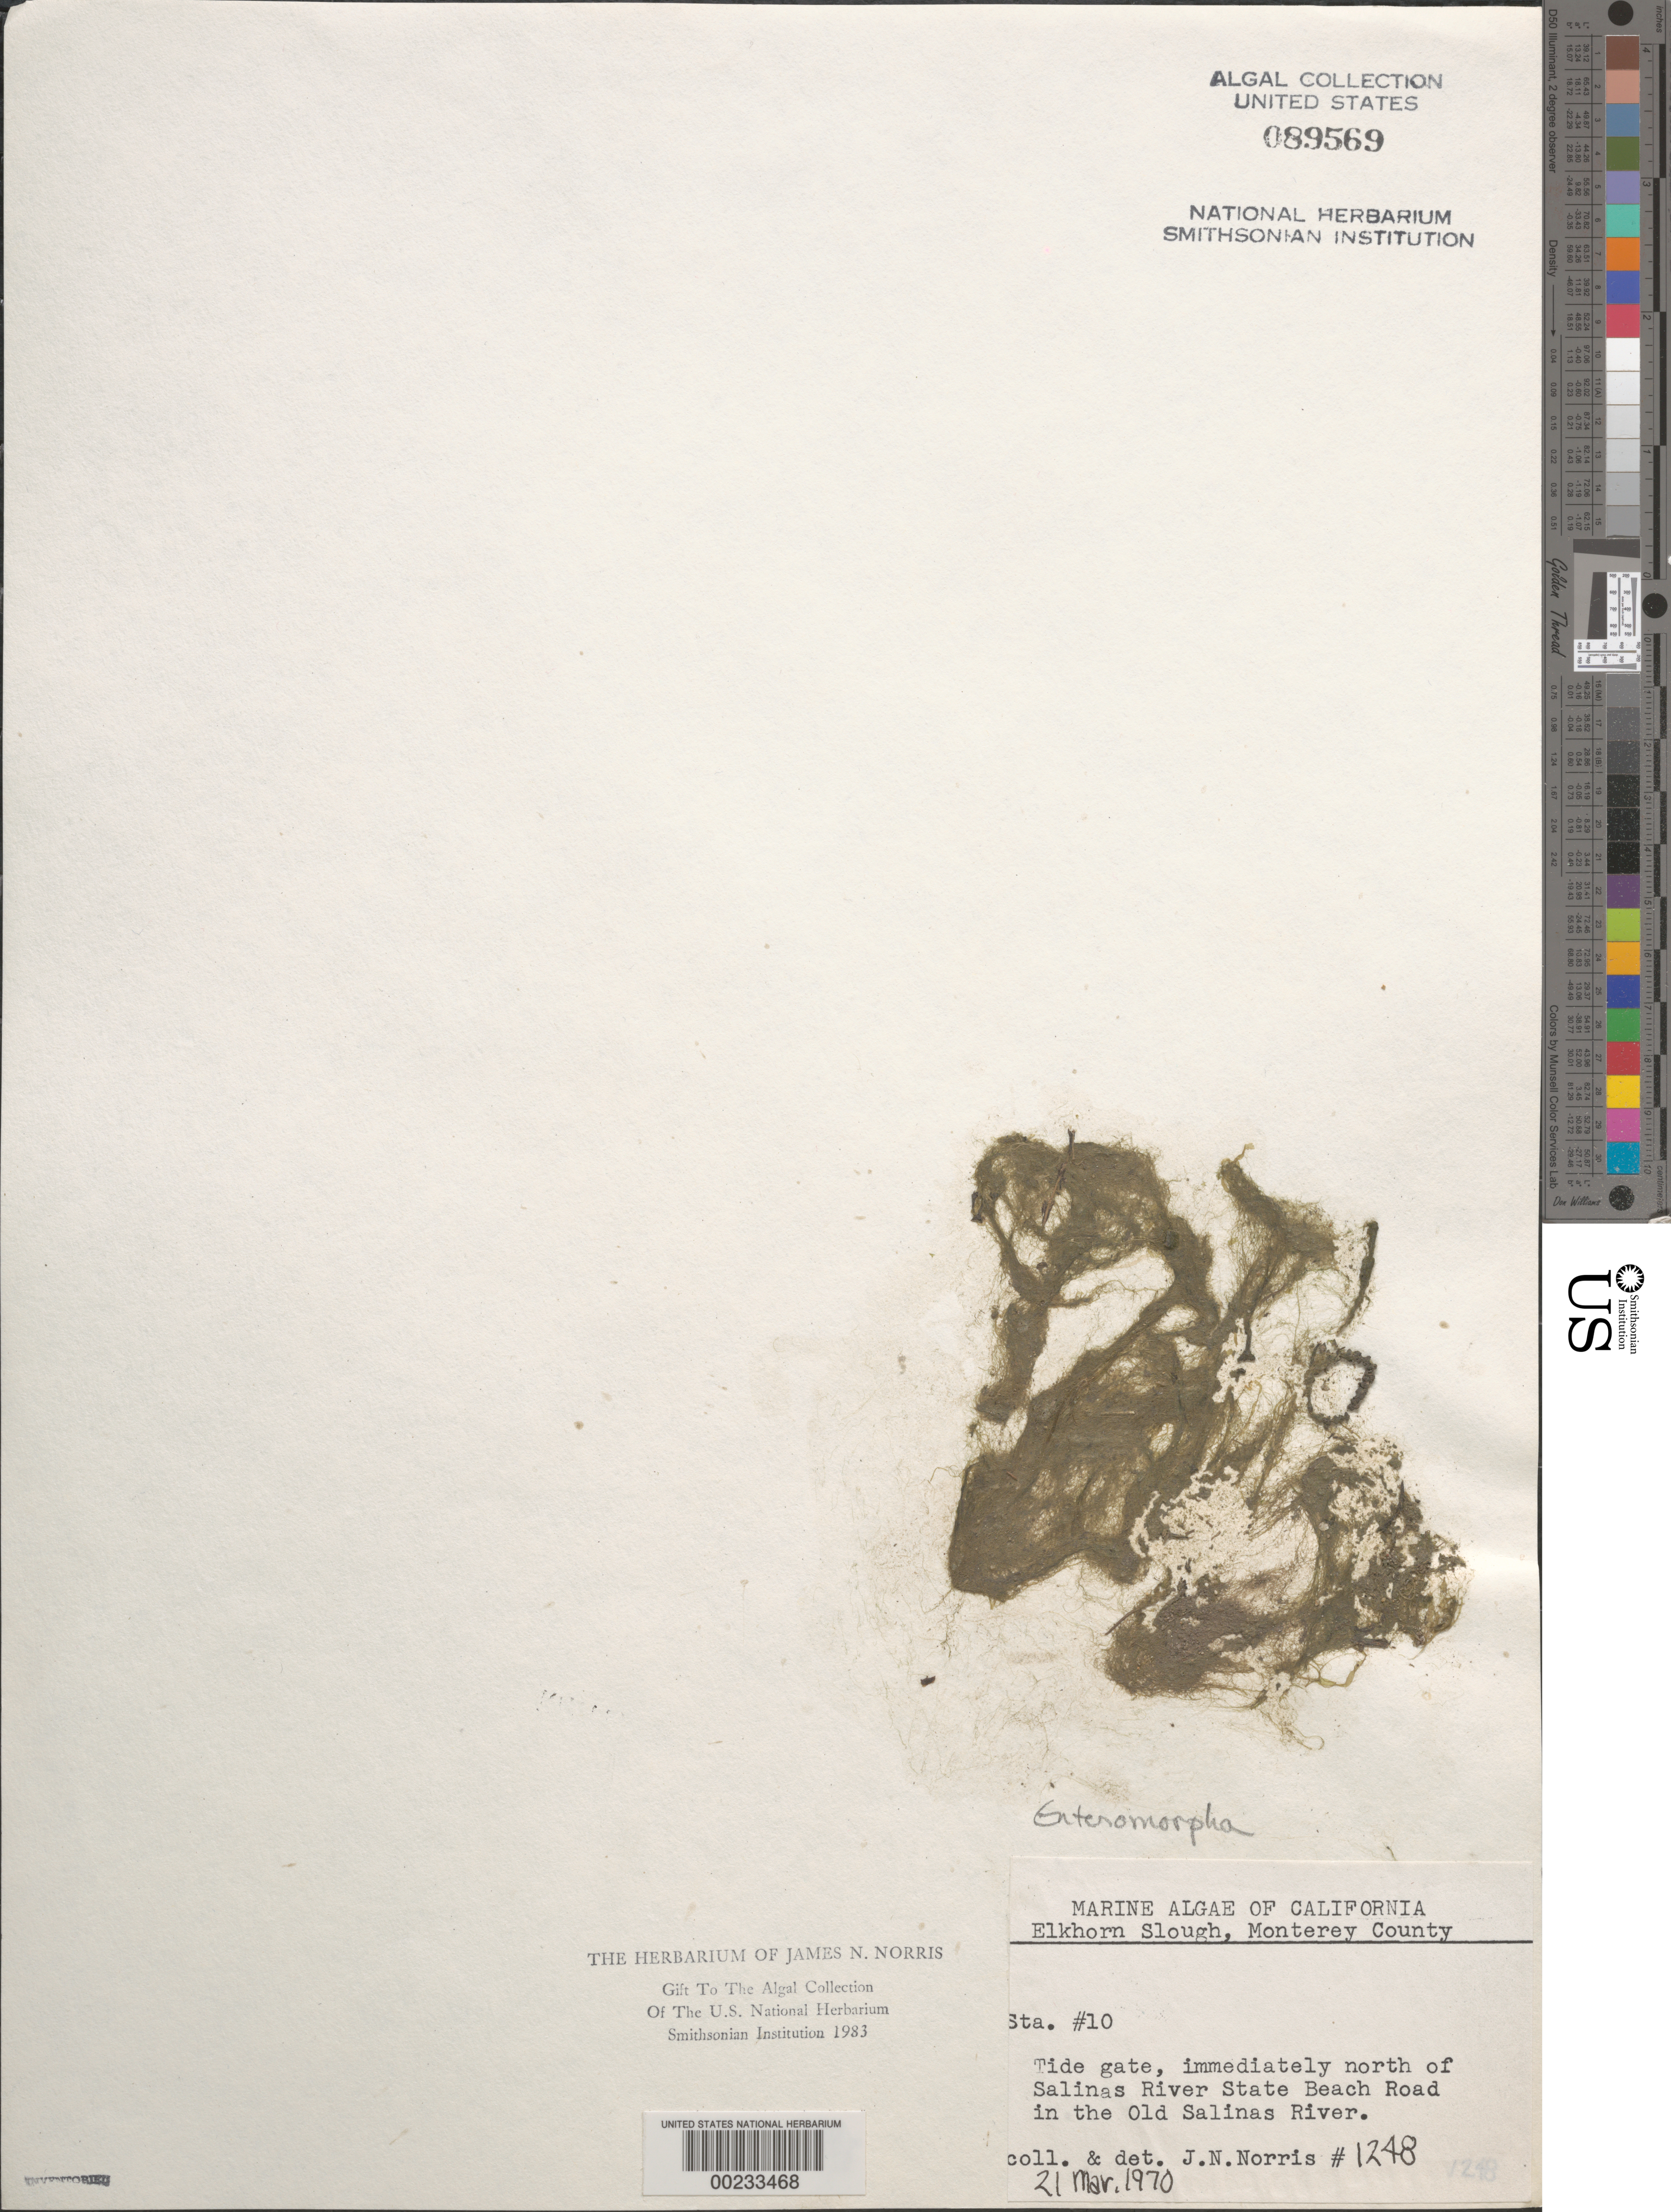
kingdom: Plantae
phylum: Chlorophyta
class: Ulvophyceae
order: Ulvales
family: Ulvaceae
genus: Ulva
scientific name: Ulva sp.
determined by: Algae name updating Project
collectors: J. N. Norris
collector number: JN-1248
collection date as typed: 21 Mar 1970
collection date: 1970-03-21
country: United States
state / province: California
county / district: Monterey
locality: Old Salinas River, Elkhorn Slough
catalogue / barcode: US 89569